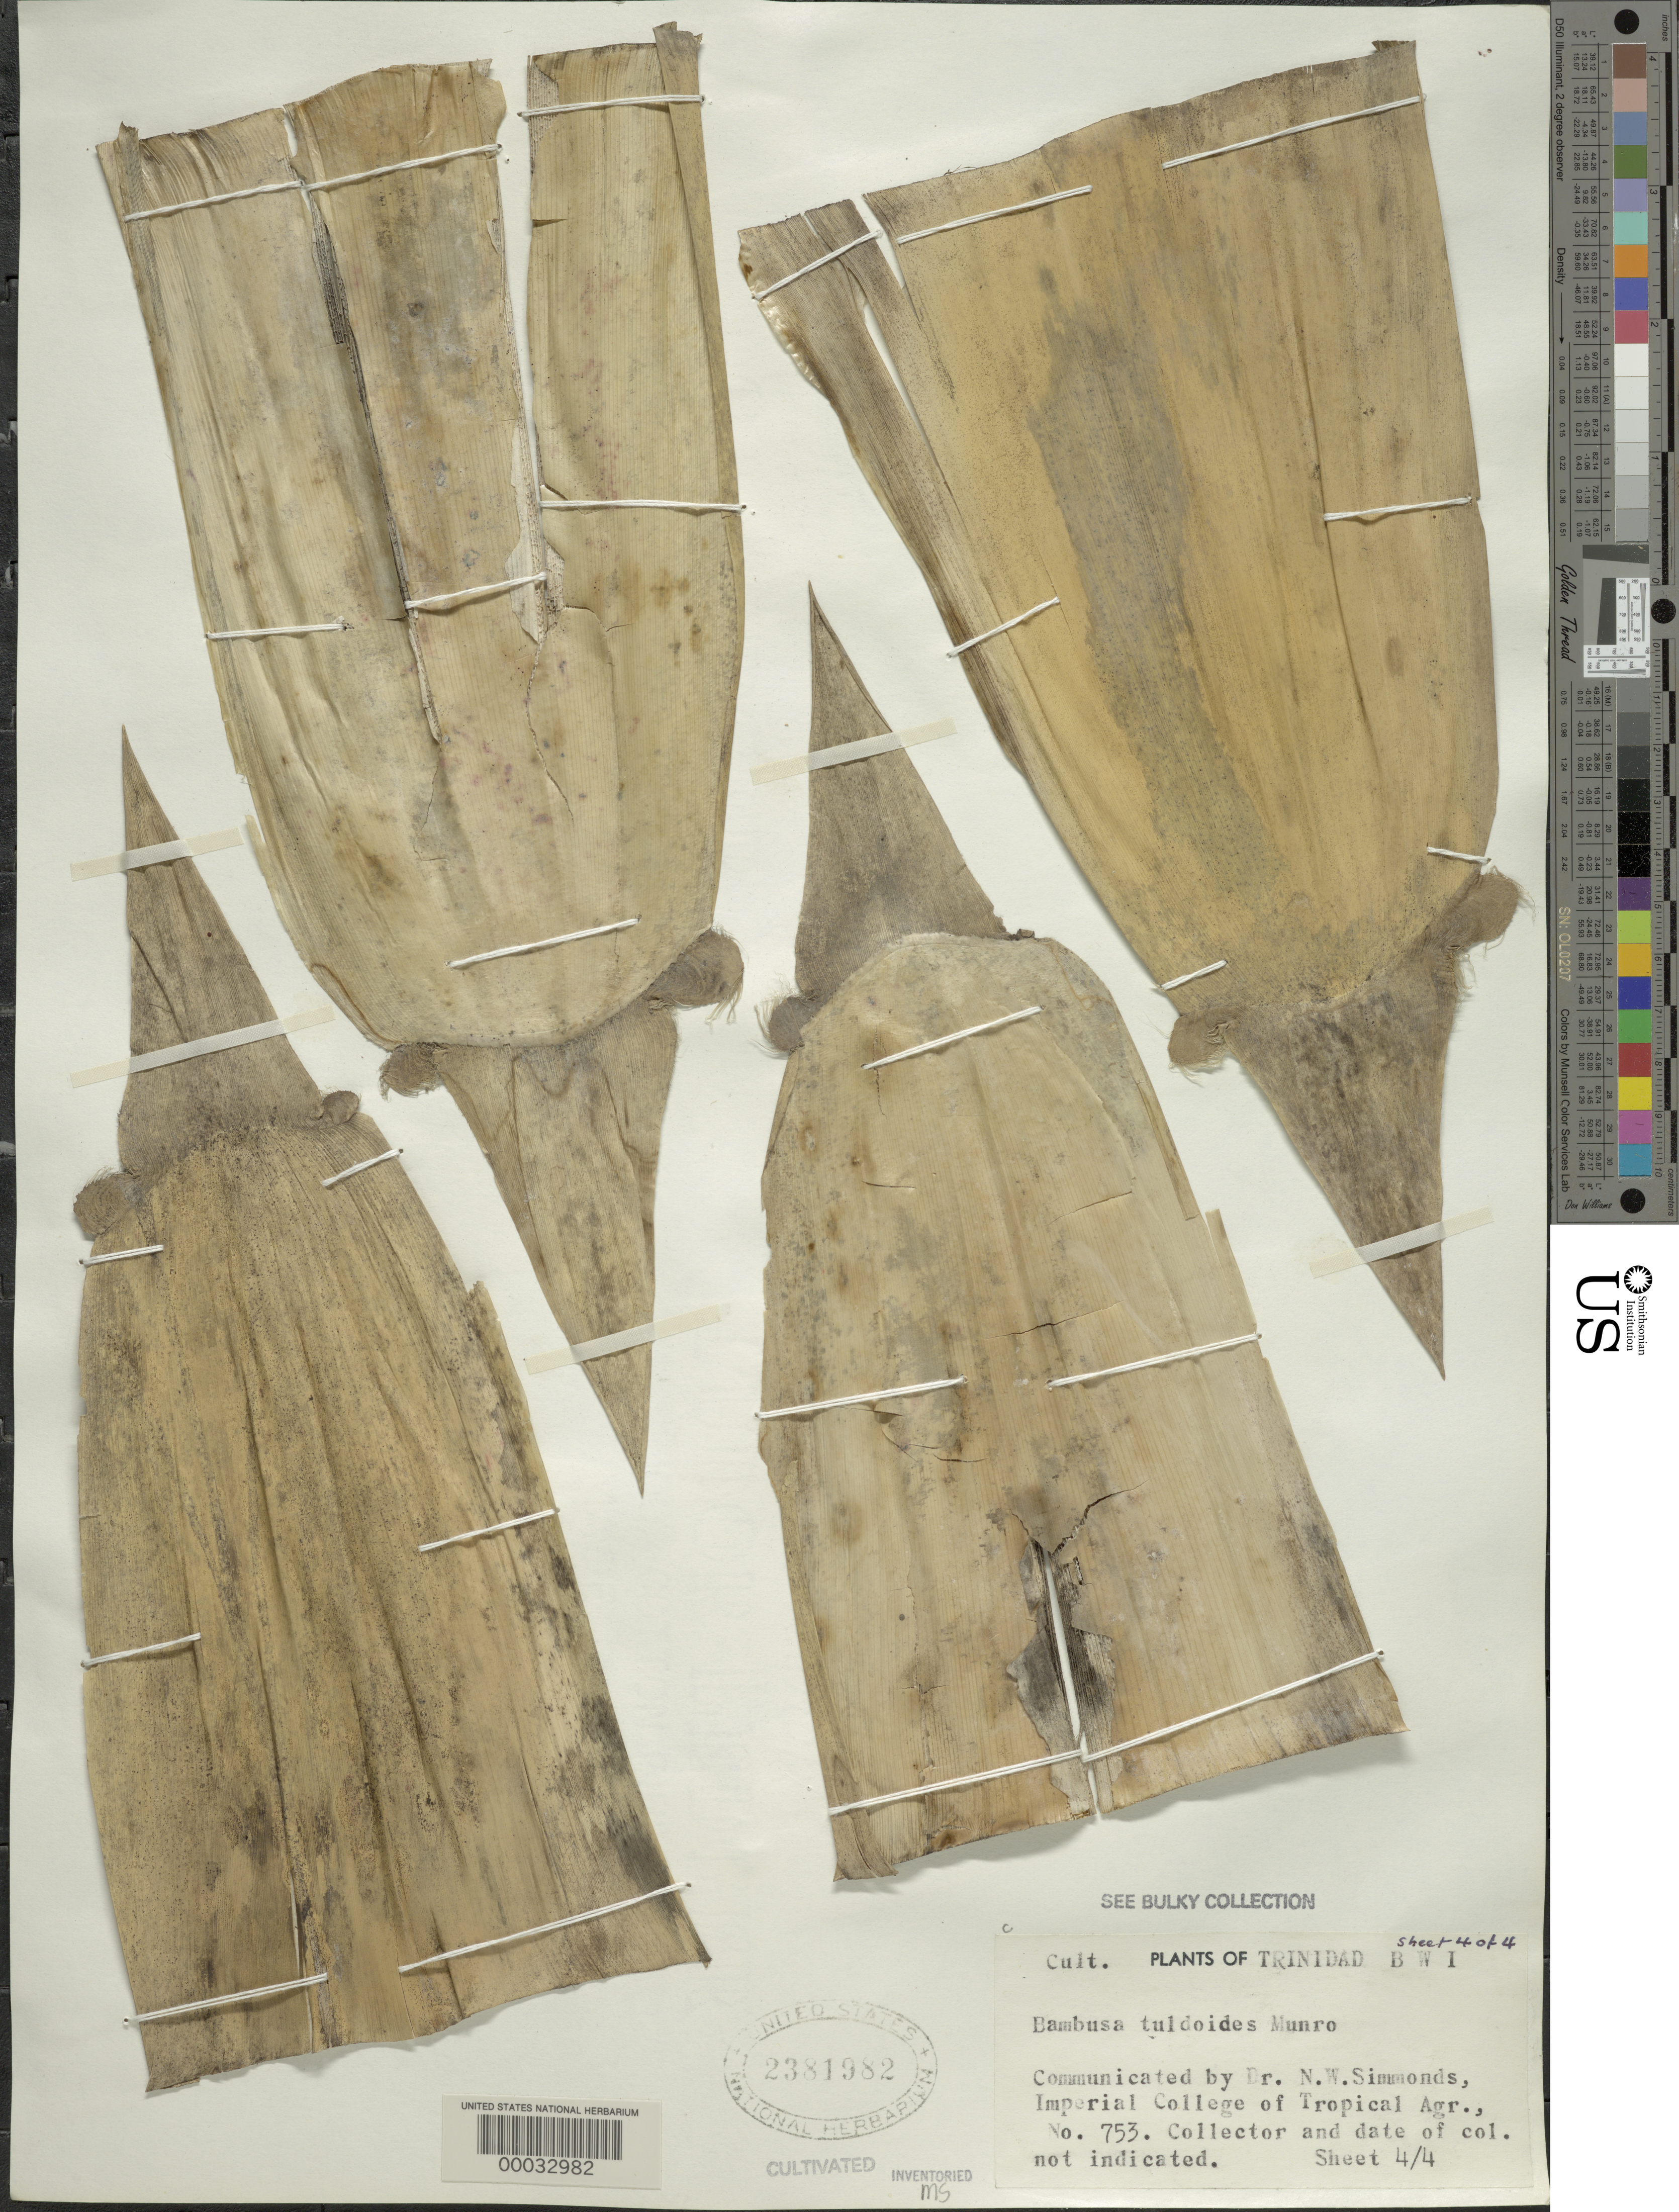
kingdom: Plantae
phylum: Tracheophyta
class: Liliopsida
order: Poales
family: Poaceae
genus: Bambusa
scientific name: Bambusa tuldoides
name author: Munro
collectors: N. W. Simmonds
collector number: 753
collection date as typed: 17 Mar 1958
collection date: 1958-03-17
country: Trinidad and Tobago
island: Trinidad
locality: Imperial college of tropical agriculture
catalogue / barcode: US 2381982